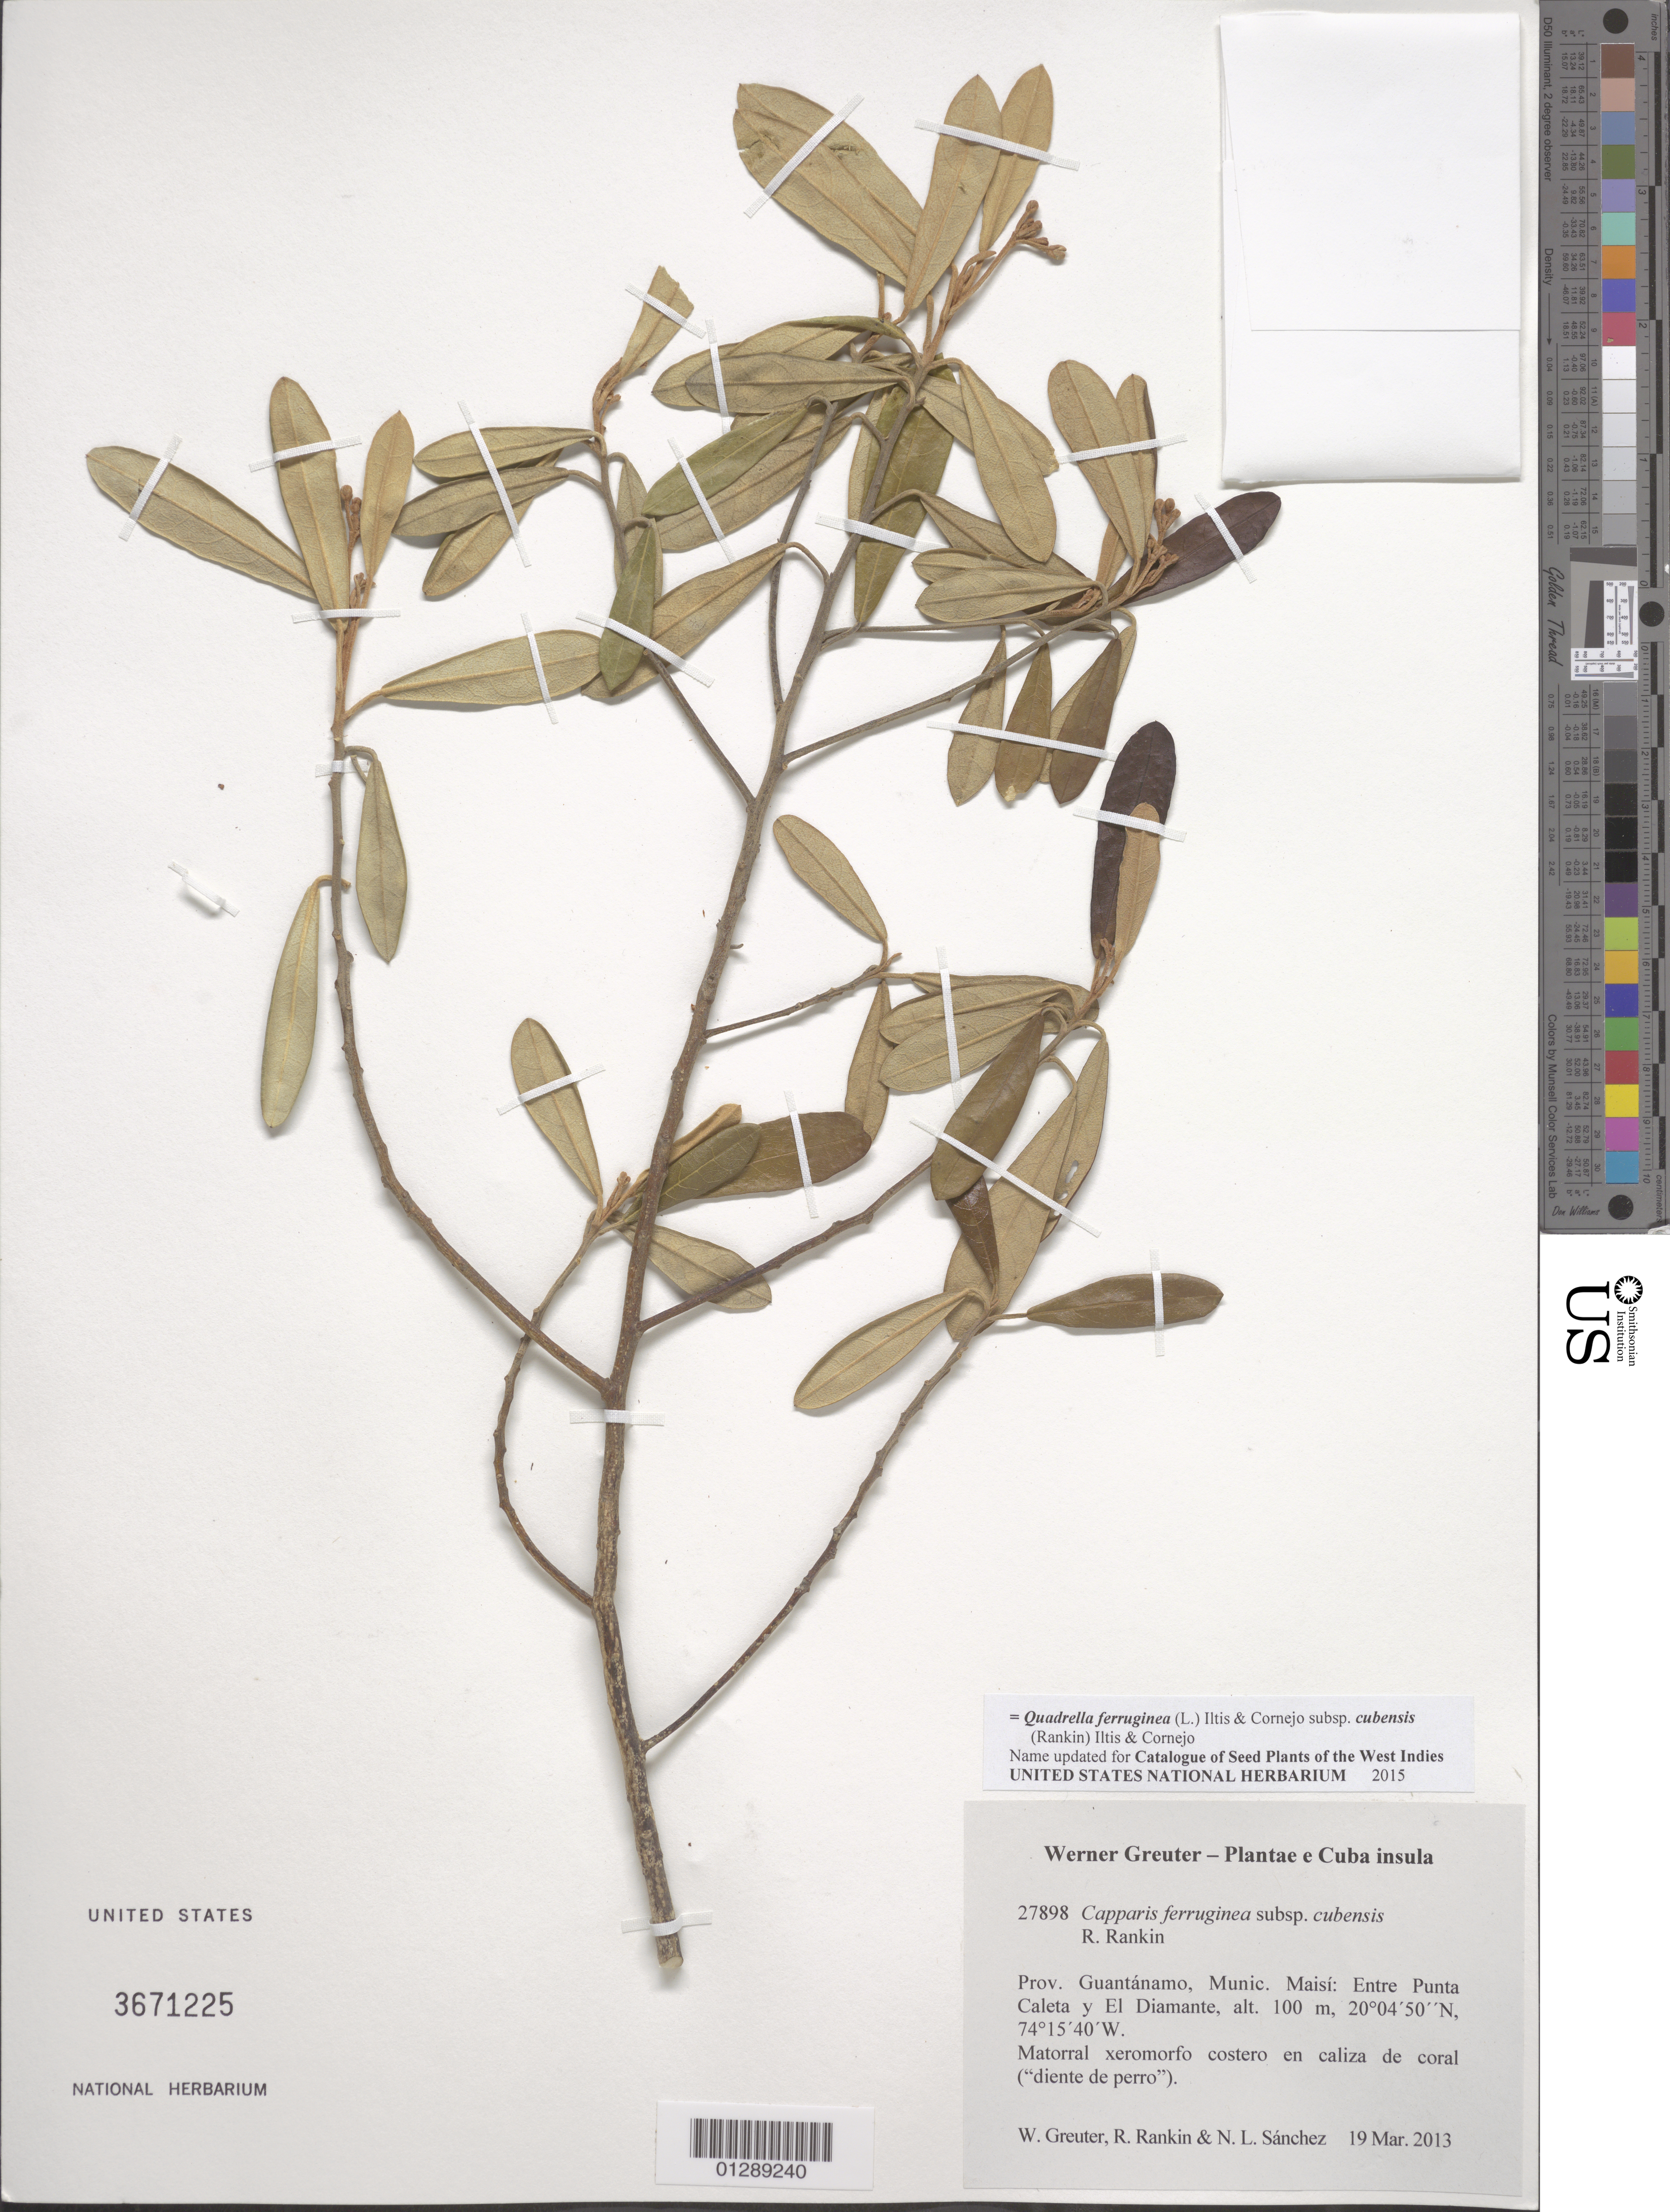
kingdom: Plantae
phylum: Tracheophyta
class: Magnoliopsida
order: Brassicales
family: Capparaceae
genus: Quadrella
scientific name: Quadrella ferruginea subsp. cubensis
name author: (R. Rankin) Iltis & Cornejo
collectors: W. R. Greuter, R. Rankin Rodriguez & N. Sanchez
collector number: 27898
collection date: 2013-03-19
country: Cuba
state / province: Guantanamo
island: Cuba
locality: Munic. Maisí: Entre Punta Caleta y El Diamante.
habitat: Matorral xeromorfo costero en caliza de coral ("diente de perro").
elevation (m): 100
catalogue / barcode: US 3671225